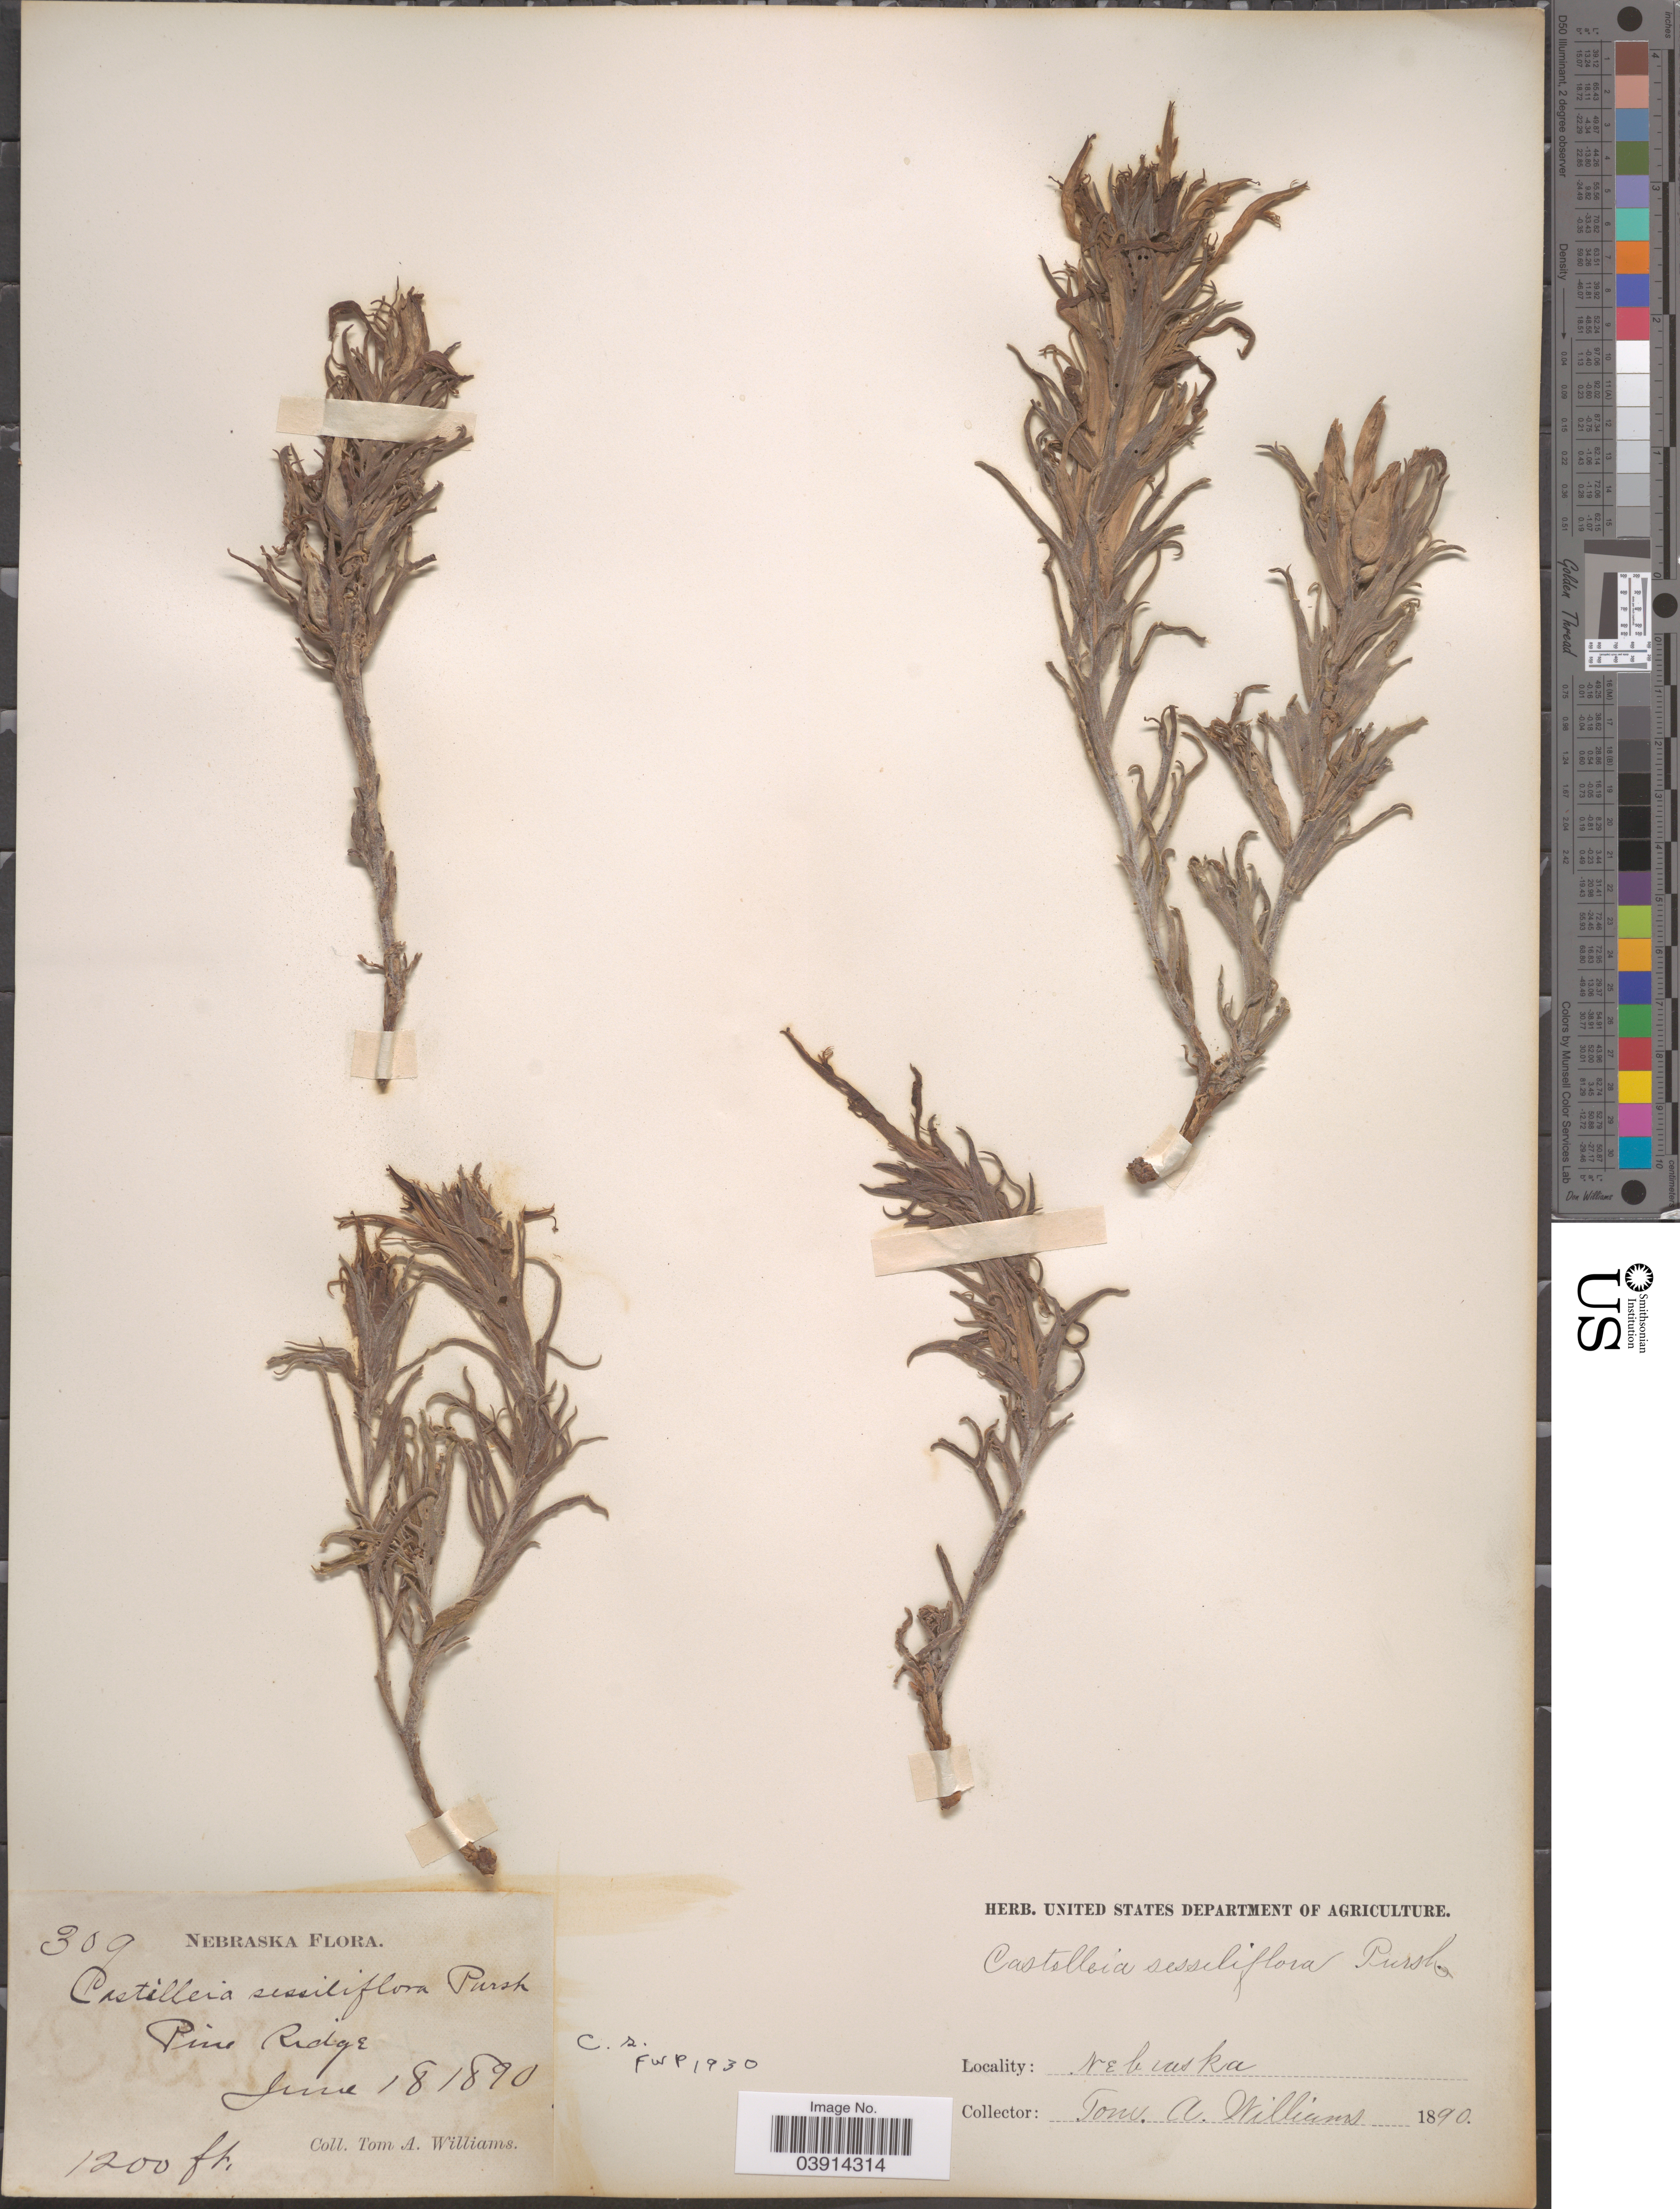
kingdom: Plantae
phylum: Tracheophyta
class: Magnoliopsida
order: Lamiales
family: Orobanchaceae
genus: Castilleja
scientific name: Castilleja sessiliflora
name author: Pursh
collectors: T. A. Williams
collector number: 309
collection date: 1890-06-18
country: United States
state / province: Nebraska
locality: Pine Ridge.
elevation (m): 366